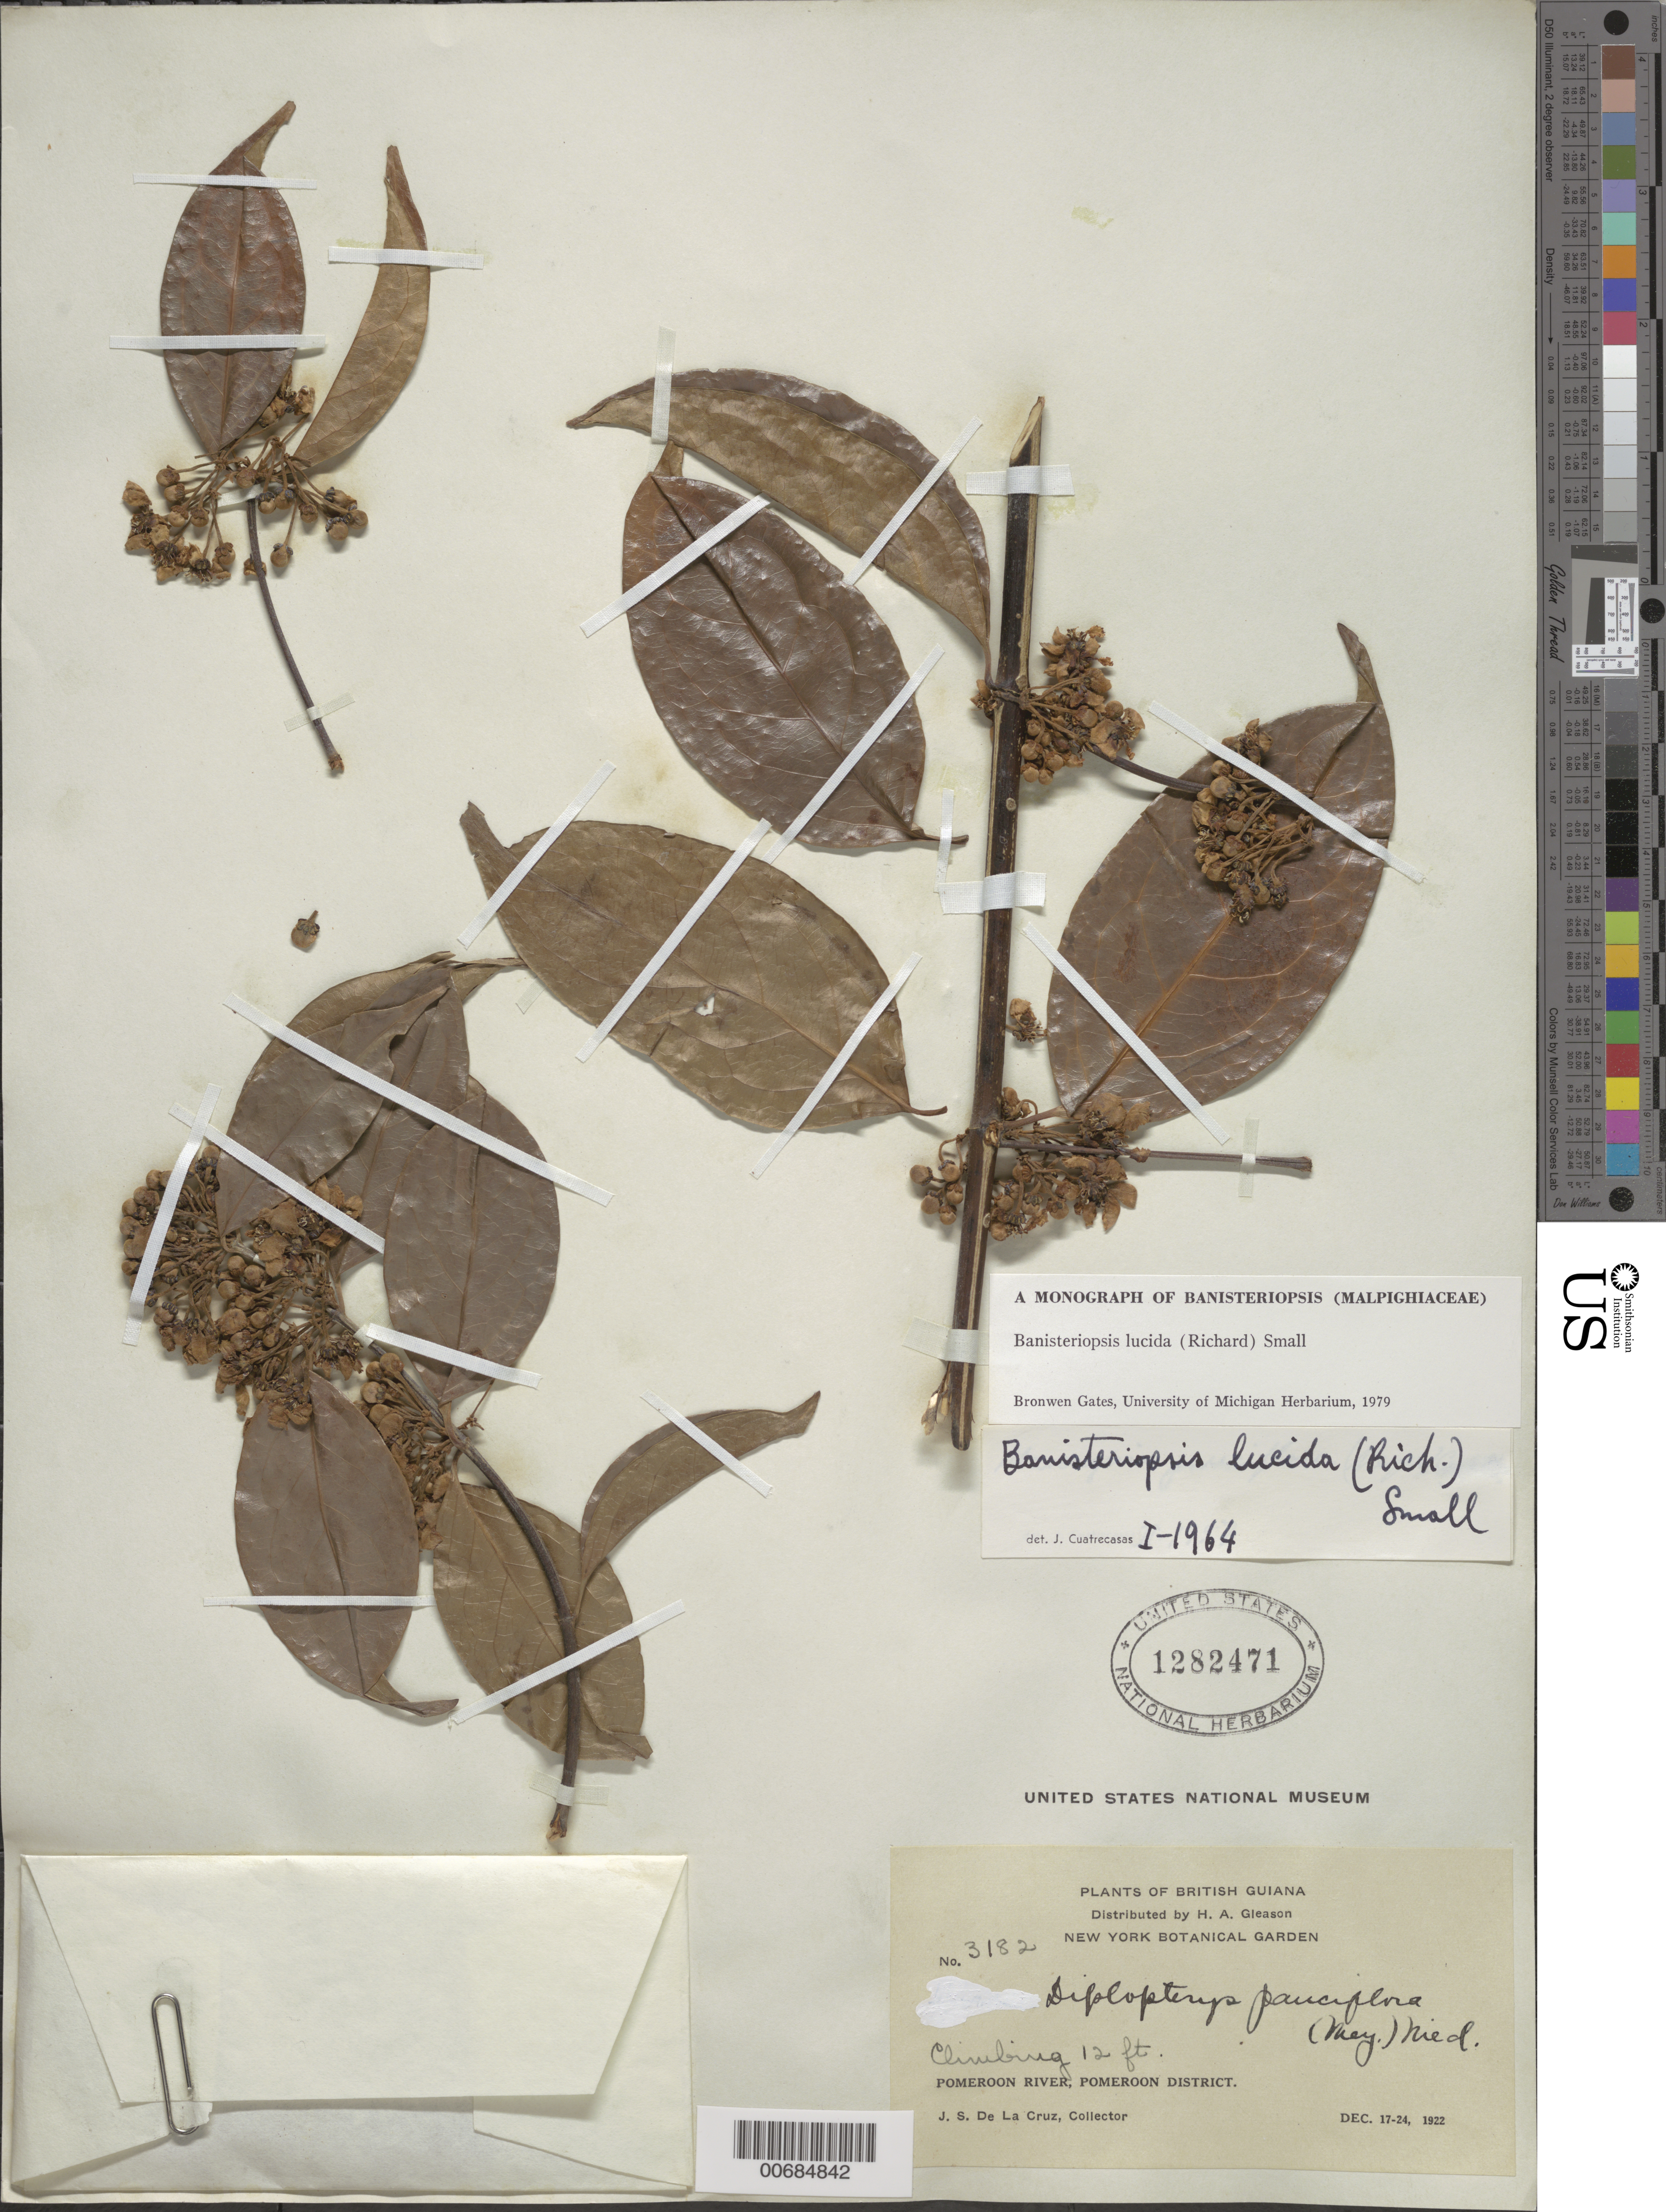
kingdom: Plantae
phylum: Tracheophyta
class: Magnoliopsida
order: Malpighiales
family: Malpighiaceae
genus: Banisteriopsis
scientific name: Banisteriopsis lucida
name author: (Rich.) Small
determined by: Gates, B.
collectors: J. S. de la Cruz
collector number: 3182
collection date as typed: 17-Dec-22 to 24-Dec-22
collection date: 1922-12-17/1922-12-24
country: Guyana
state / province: Pomeroon-Supenaam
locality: Pomeroon R.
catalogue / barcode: US 1282471